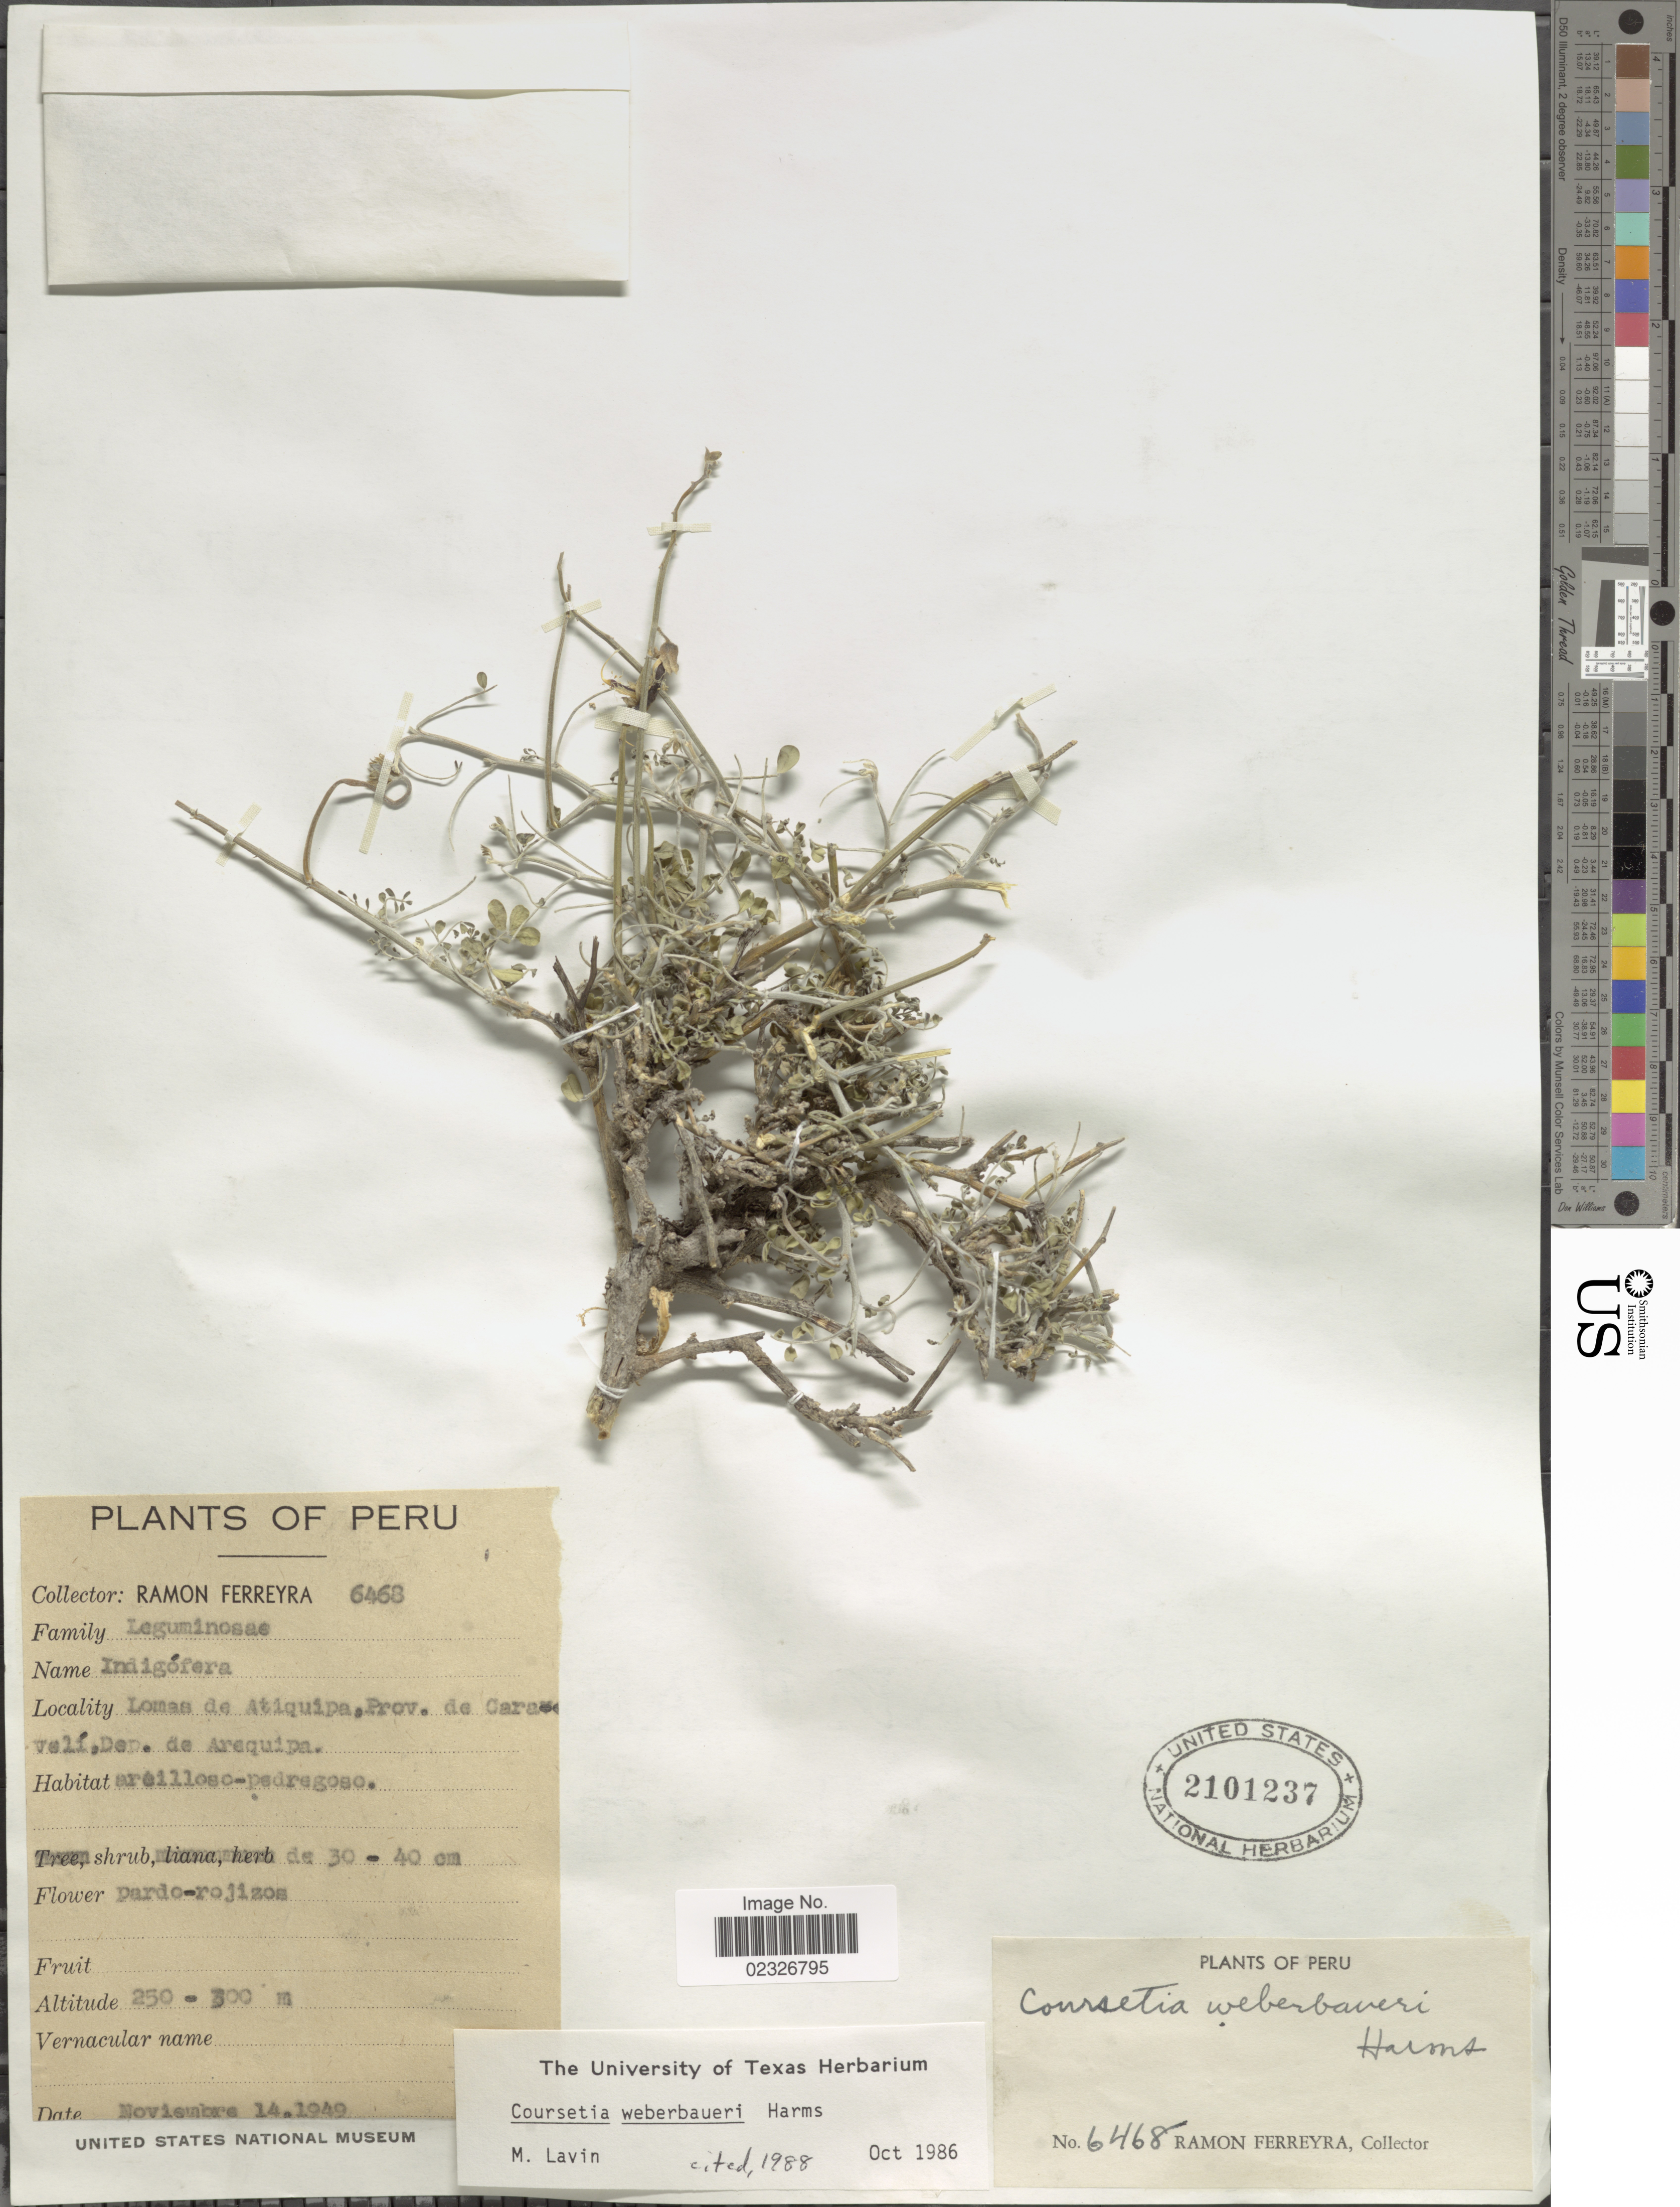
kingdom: Plantae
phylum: Tracheophyta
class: Magnoliopsida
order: Fabales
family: Fabaceae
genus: Coursetia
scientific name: Coursetia weberbaueri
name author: Harms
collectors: R. A. Ferreyra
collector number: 6468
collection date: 1949-11-14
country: Peru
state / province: Arequipa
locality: Lomas de Atiquipa, Prov. de Caravelí, Dep. de Arequipa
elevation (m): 250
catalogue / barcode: US 2101237